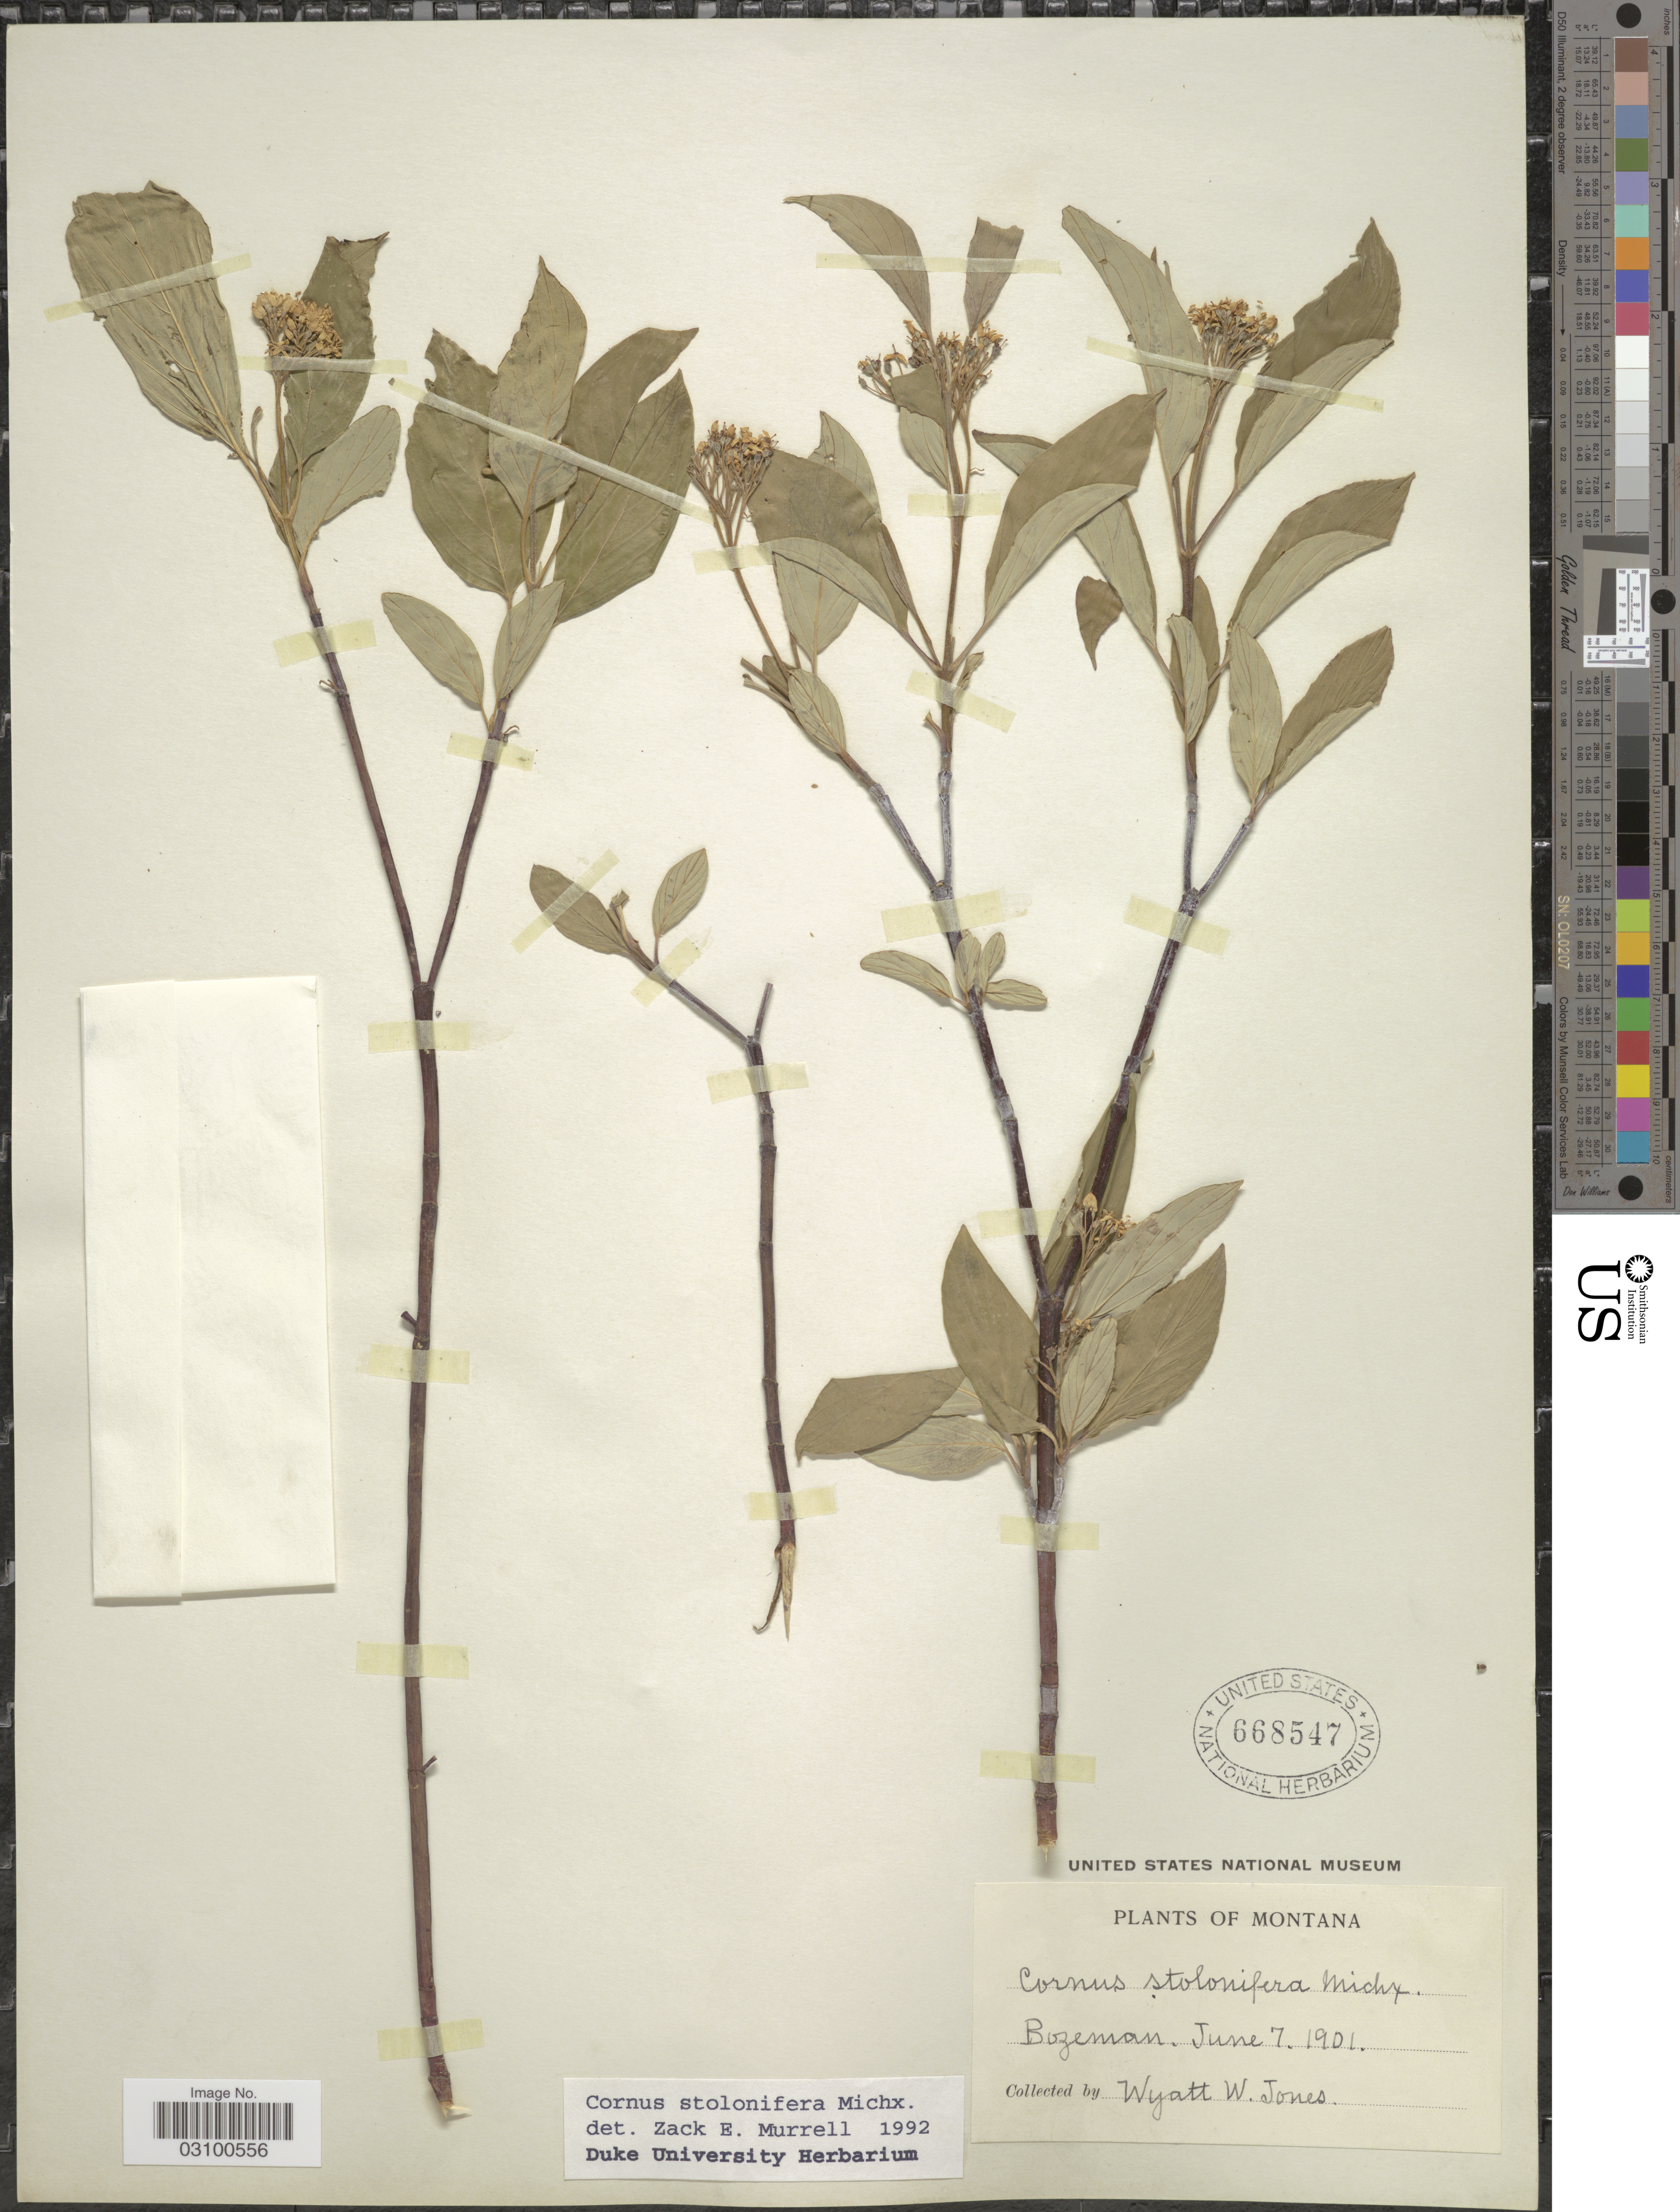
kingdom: Plantae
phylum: Tracheophyta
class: Magnoliopsida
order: Cornales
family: Cornaceae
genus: Cornus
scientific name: Cornus sericea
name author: L.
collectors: W. W. Jones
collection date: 1901-06-07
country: United States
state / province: Montana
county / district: Gallatin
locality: Bozeman.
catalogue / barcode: US 668547